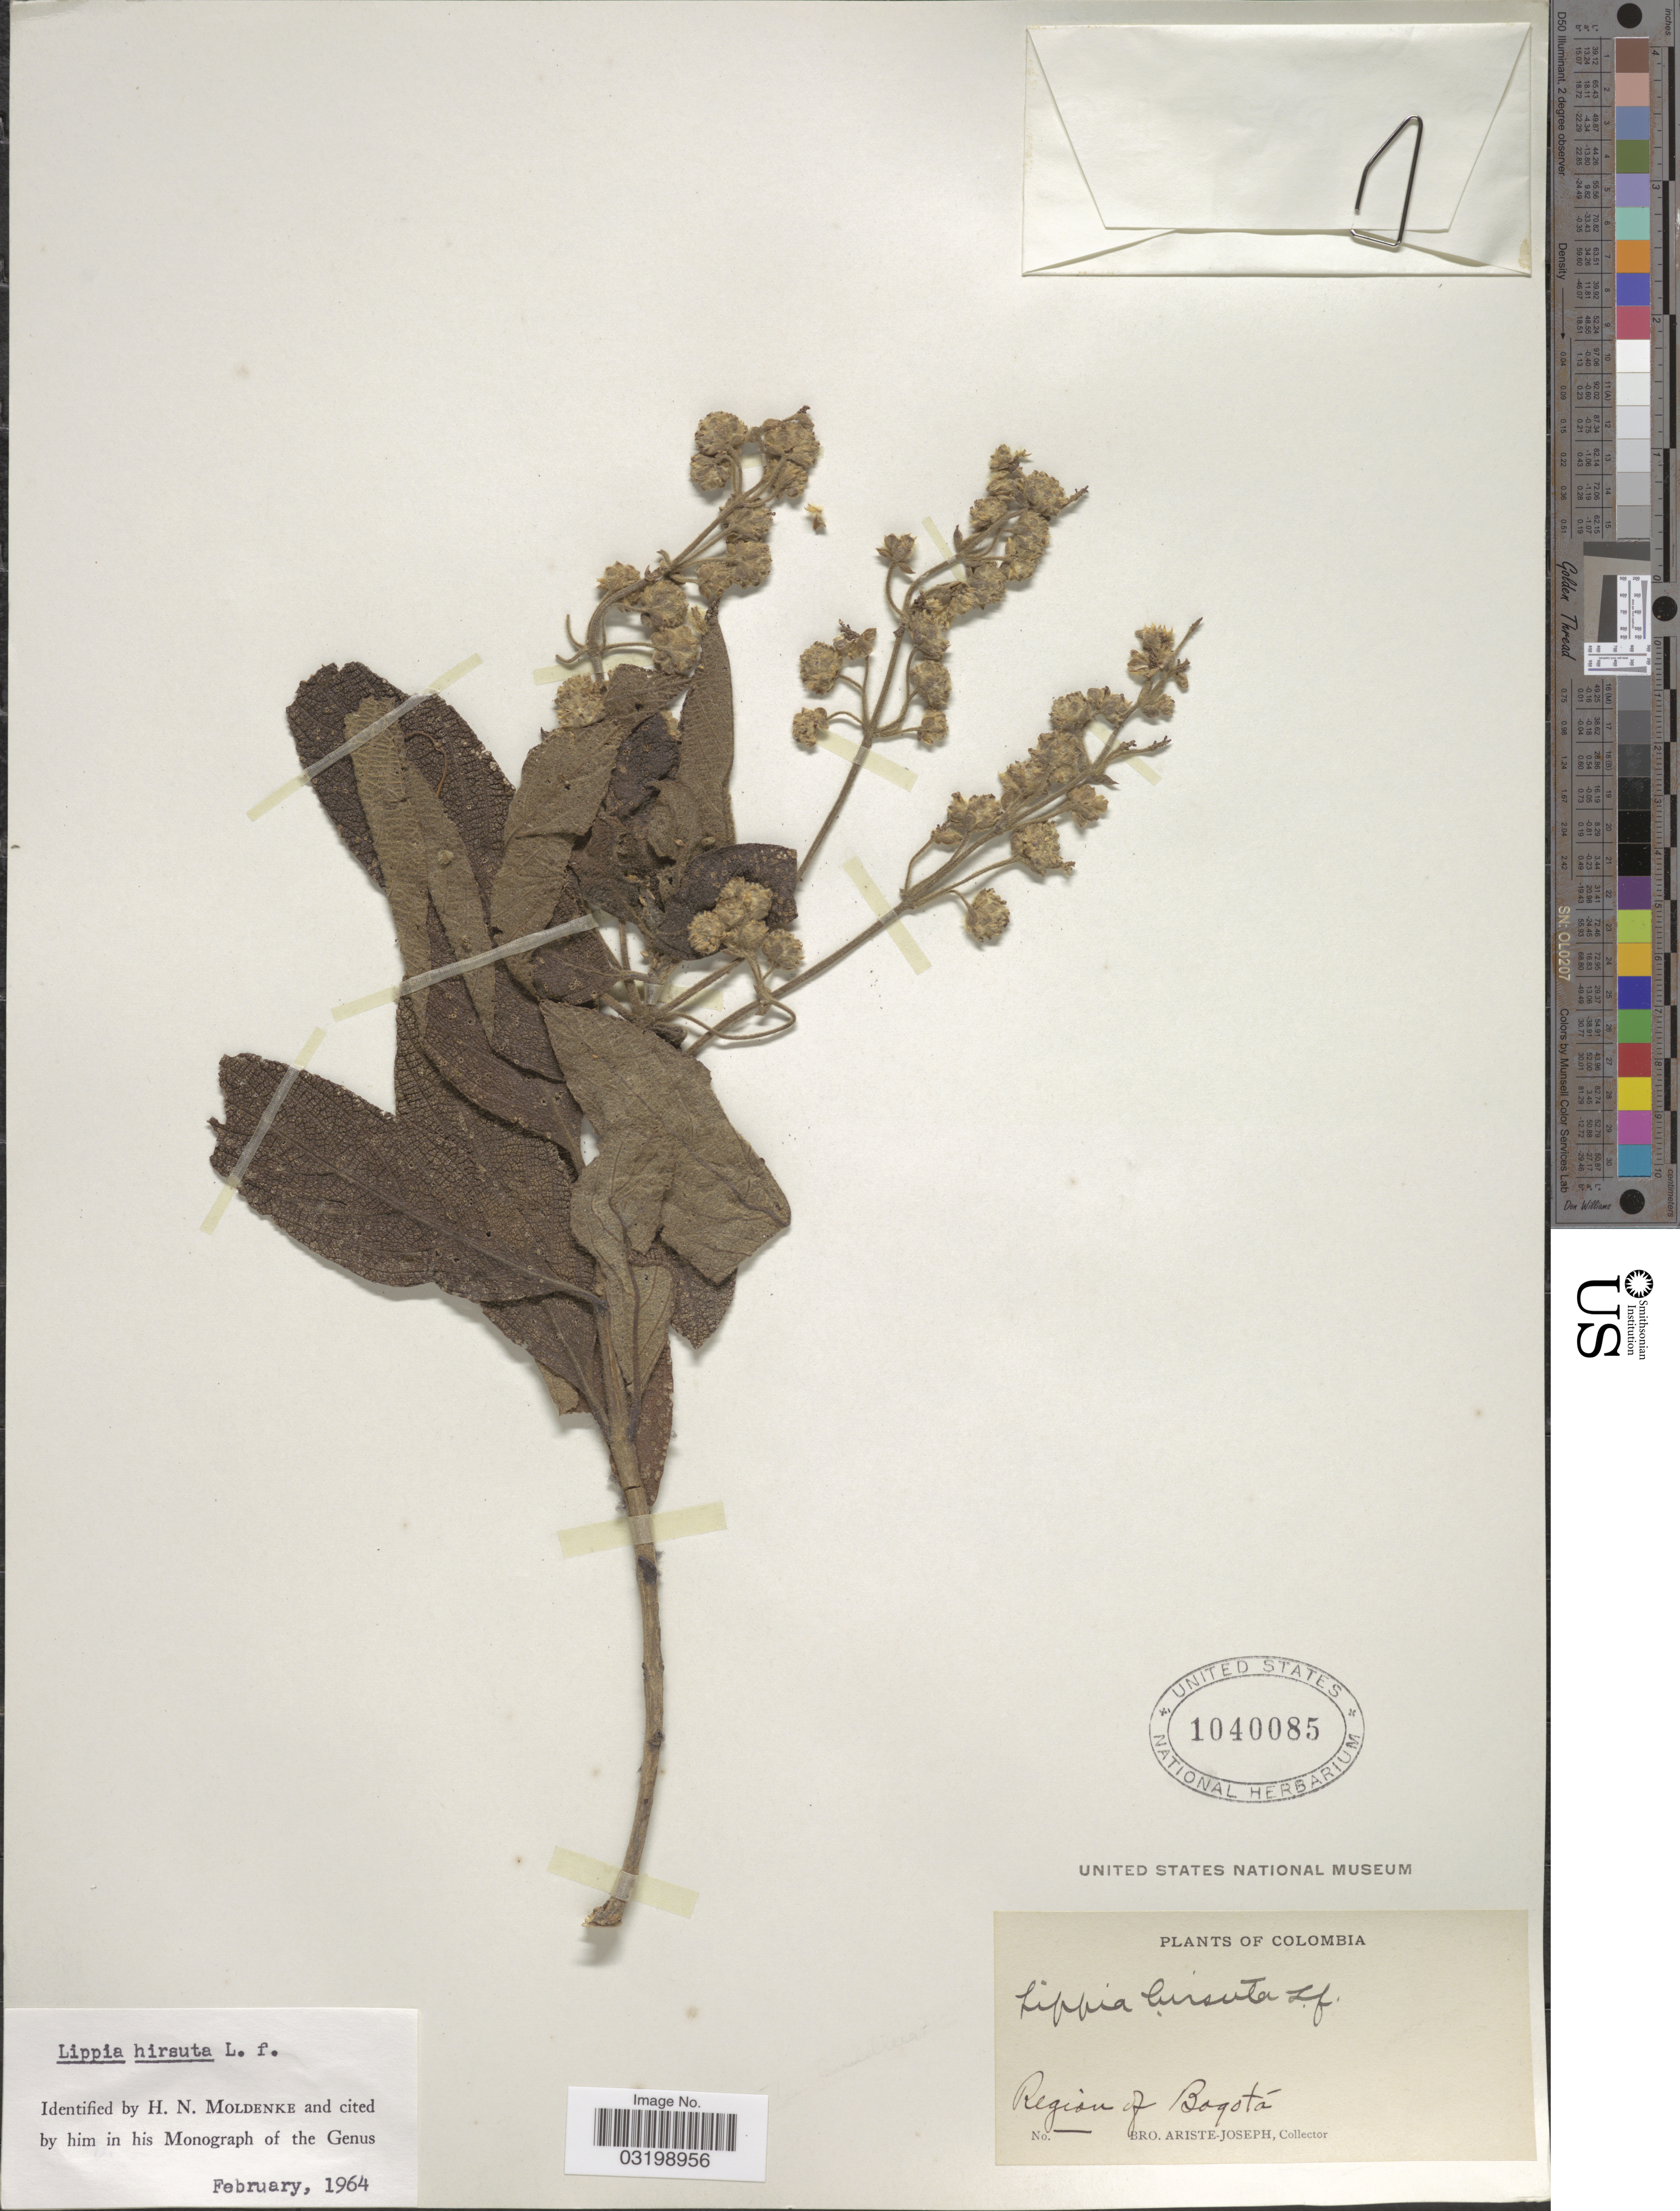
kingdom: Plantae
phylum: Tracheophyta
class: Magnoliopsida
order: Lamiales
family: Verbenaceae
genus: Lippia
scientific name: Lippia hirsuta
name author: L. f.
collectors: Bro. Ariste-Joseph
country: Colombia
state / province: Bogota D.C.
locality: Region of Bogotá.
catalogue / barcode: US 1040085